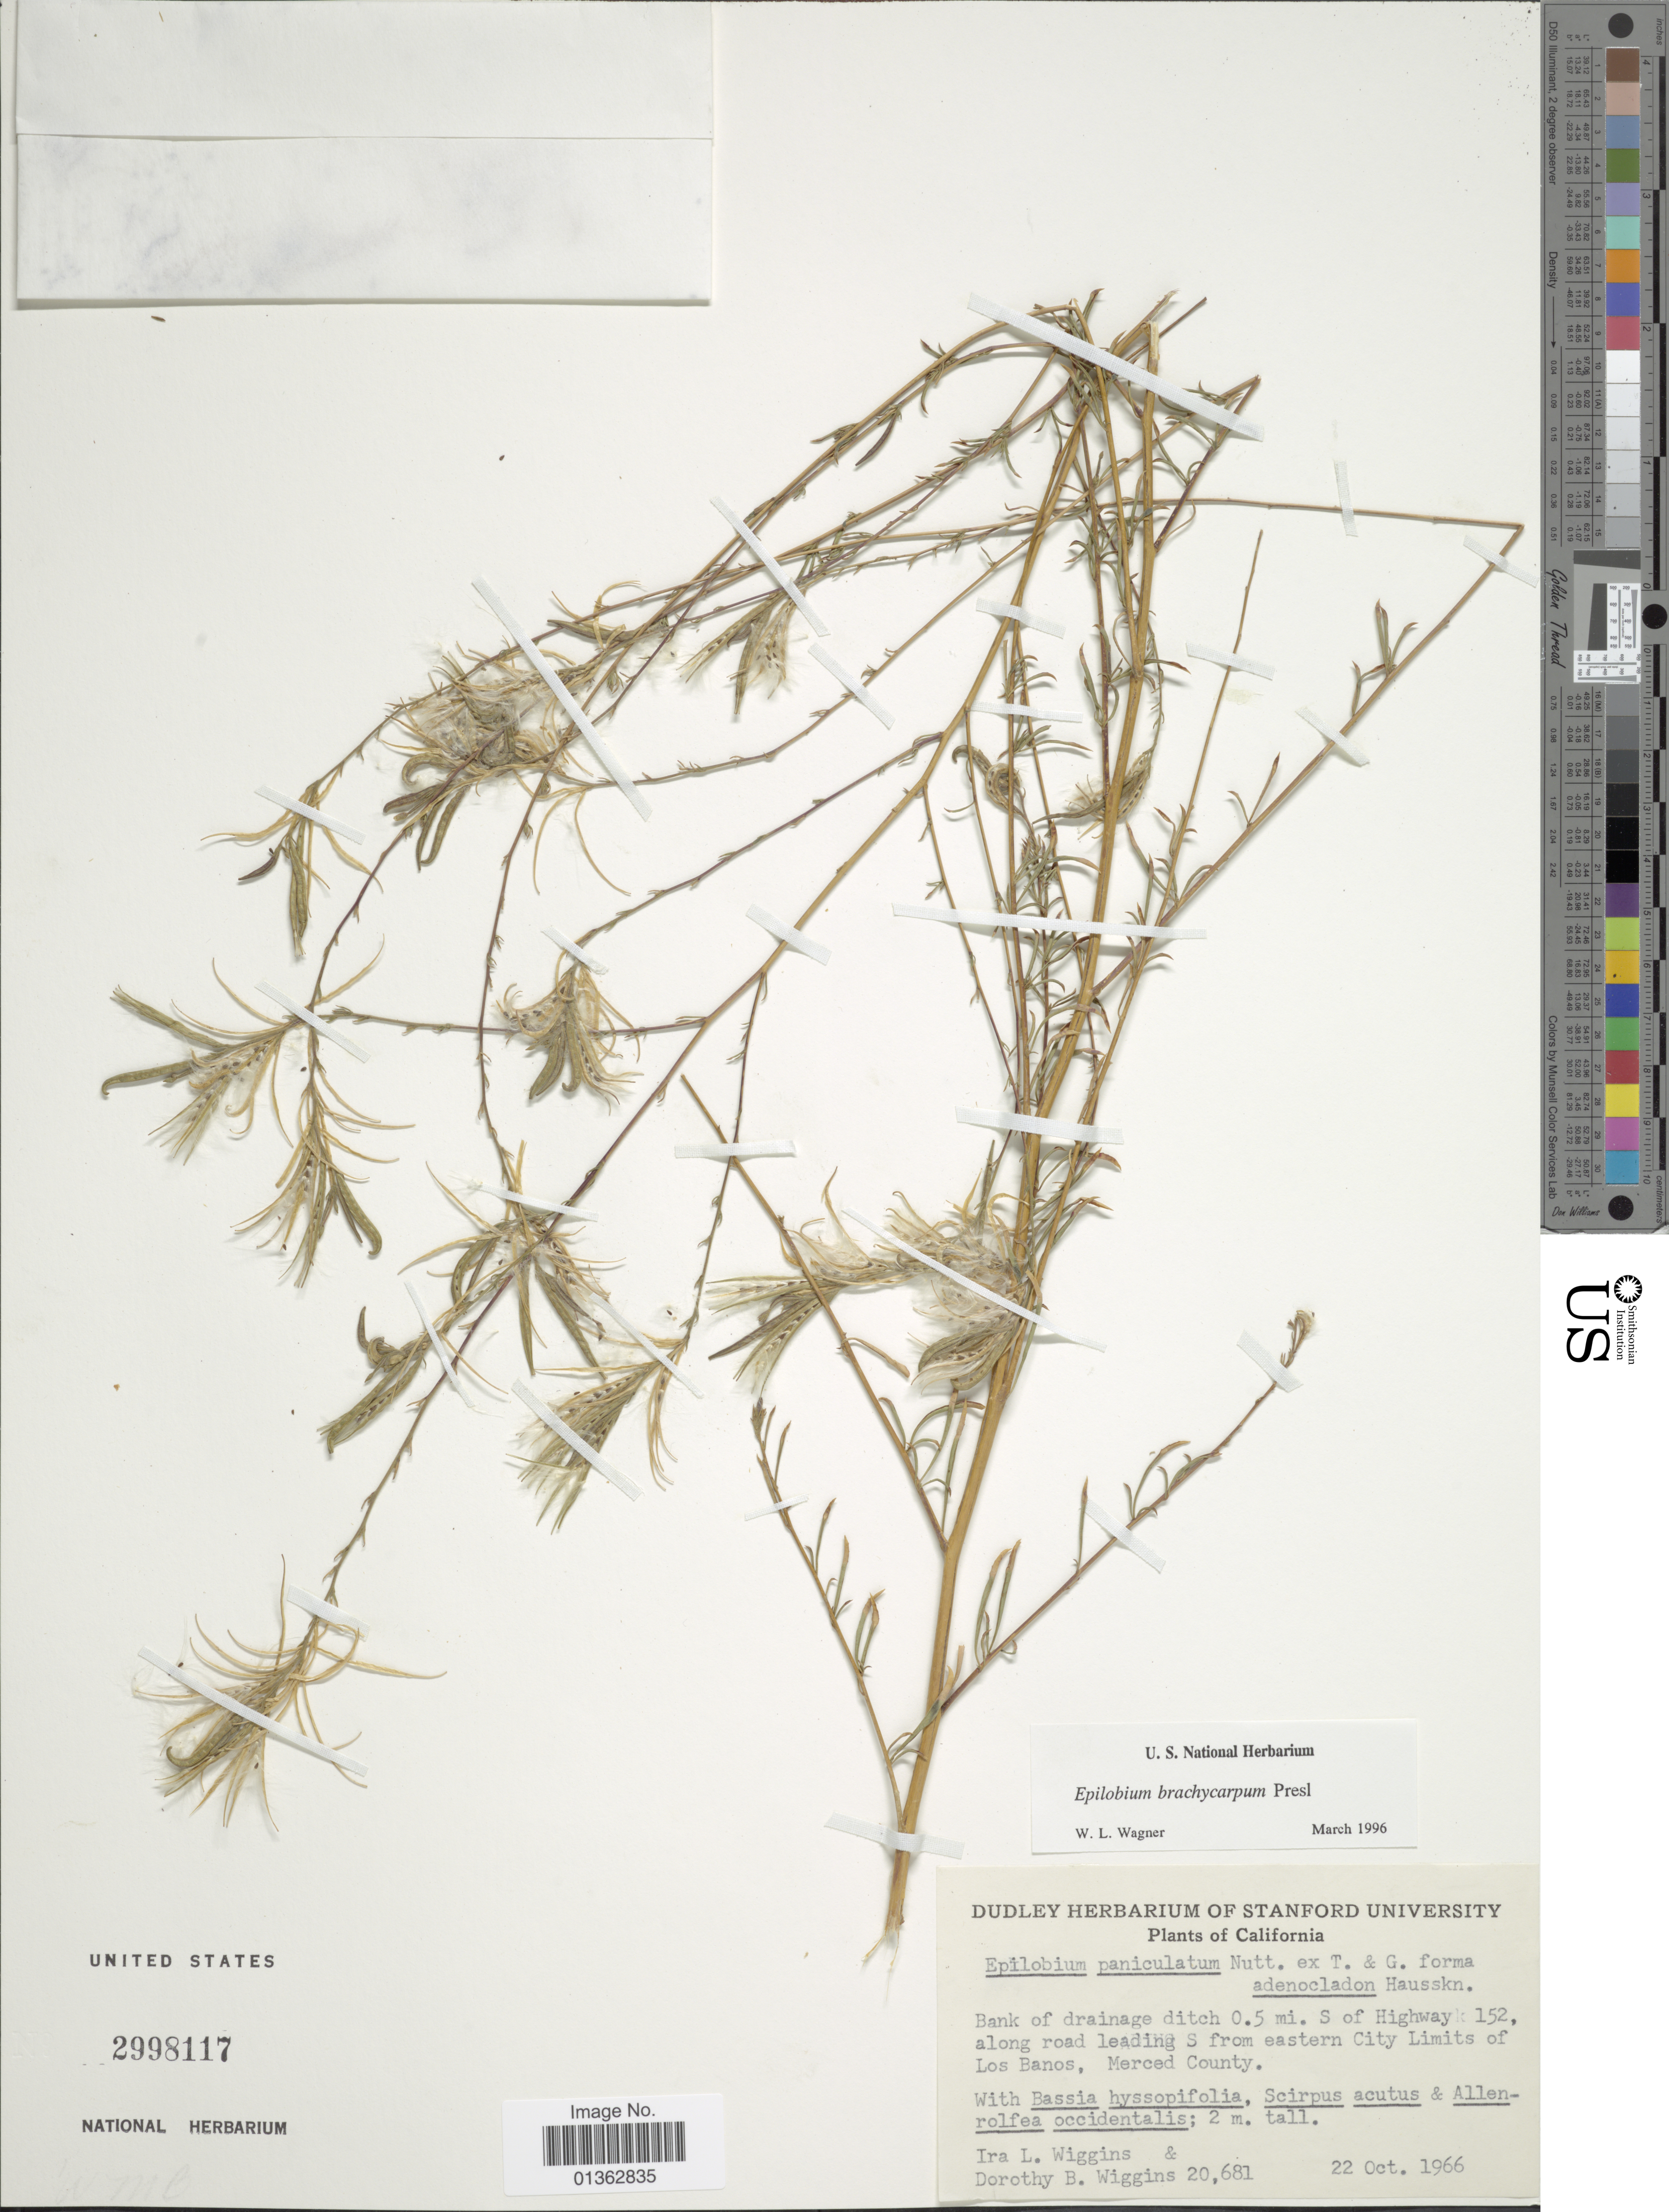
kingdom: Plantae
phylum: Tracheophyta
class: Magnoliopsida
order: Myrtales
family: Onagraceae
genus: Epilobium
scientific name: Epilobium brachycarpum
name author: C. Presl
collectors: I. L. Wiggins & D. B. Wiggins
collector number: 20681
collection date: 1966-10-22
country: United States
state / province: California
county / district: Merced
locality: Bank of drainage ditch 0.5 mi. S of Highway 152, along road leading S from eastern City Limits of Los Banos, Merced County.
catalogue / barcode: US 2998117